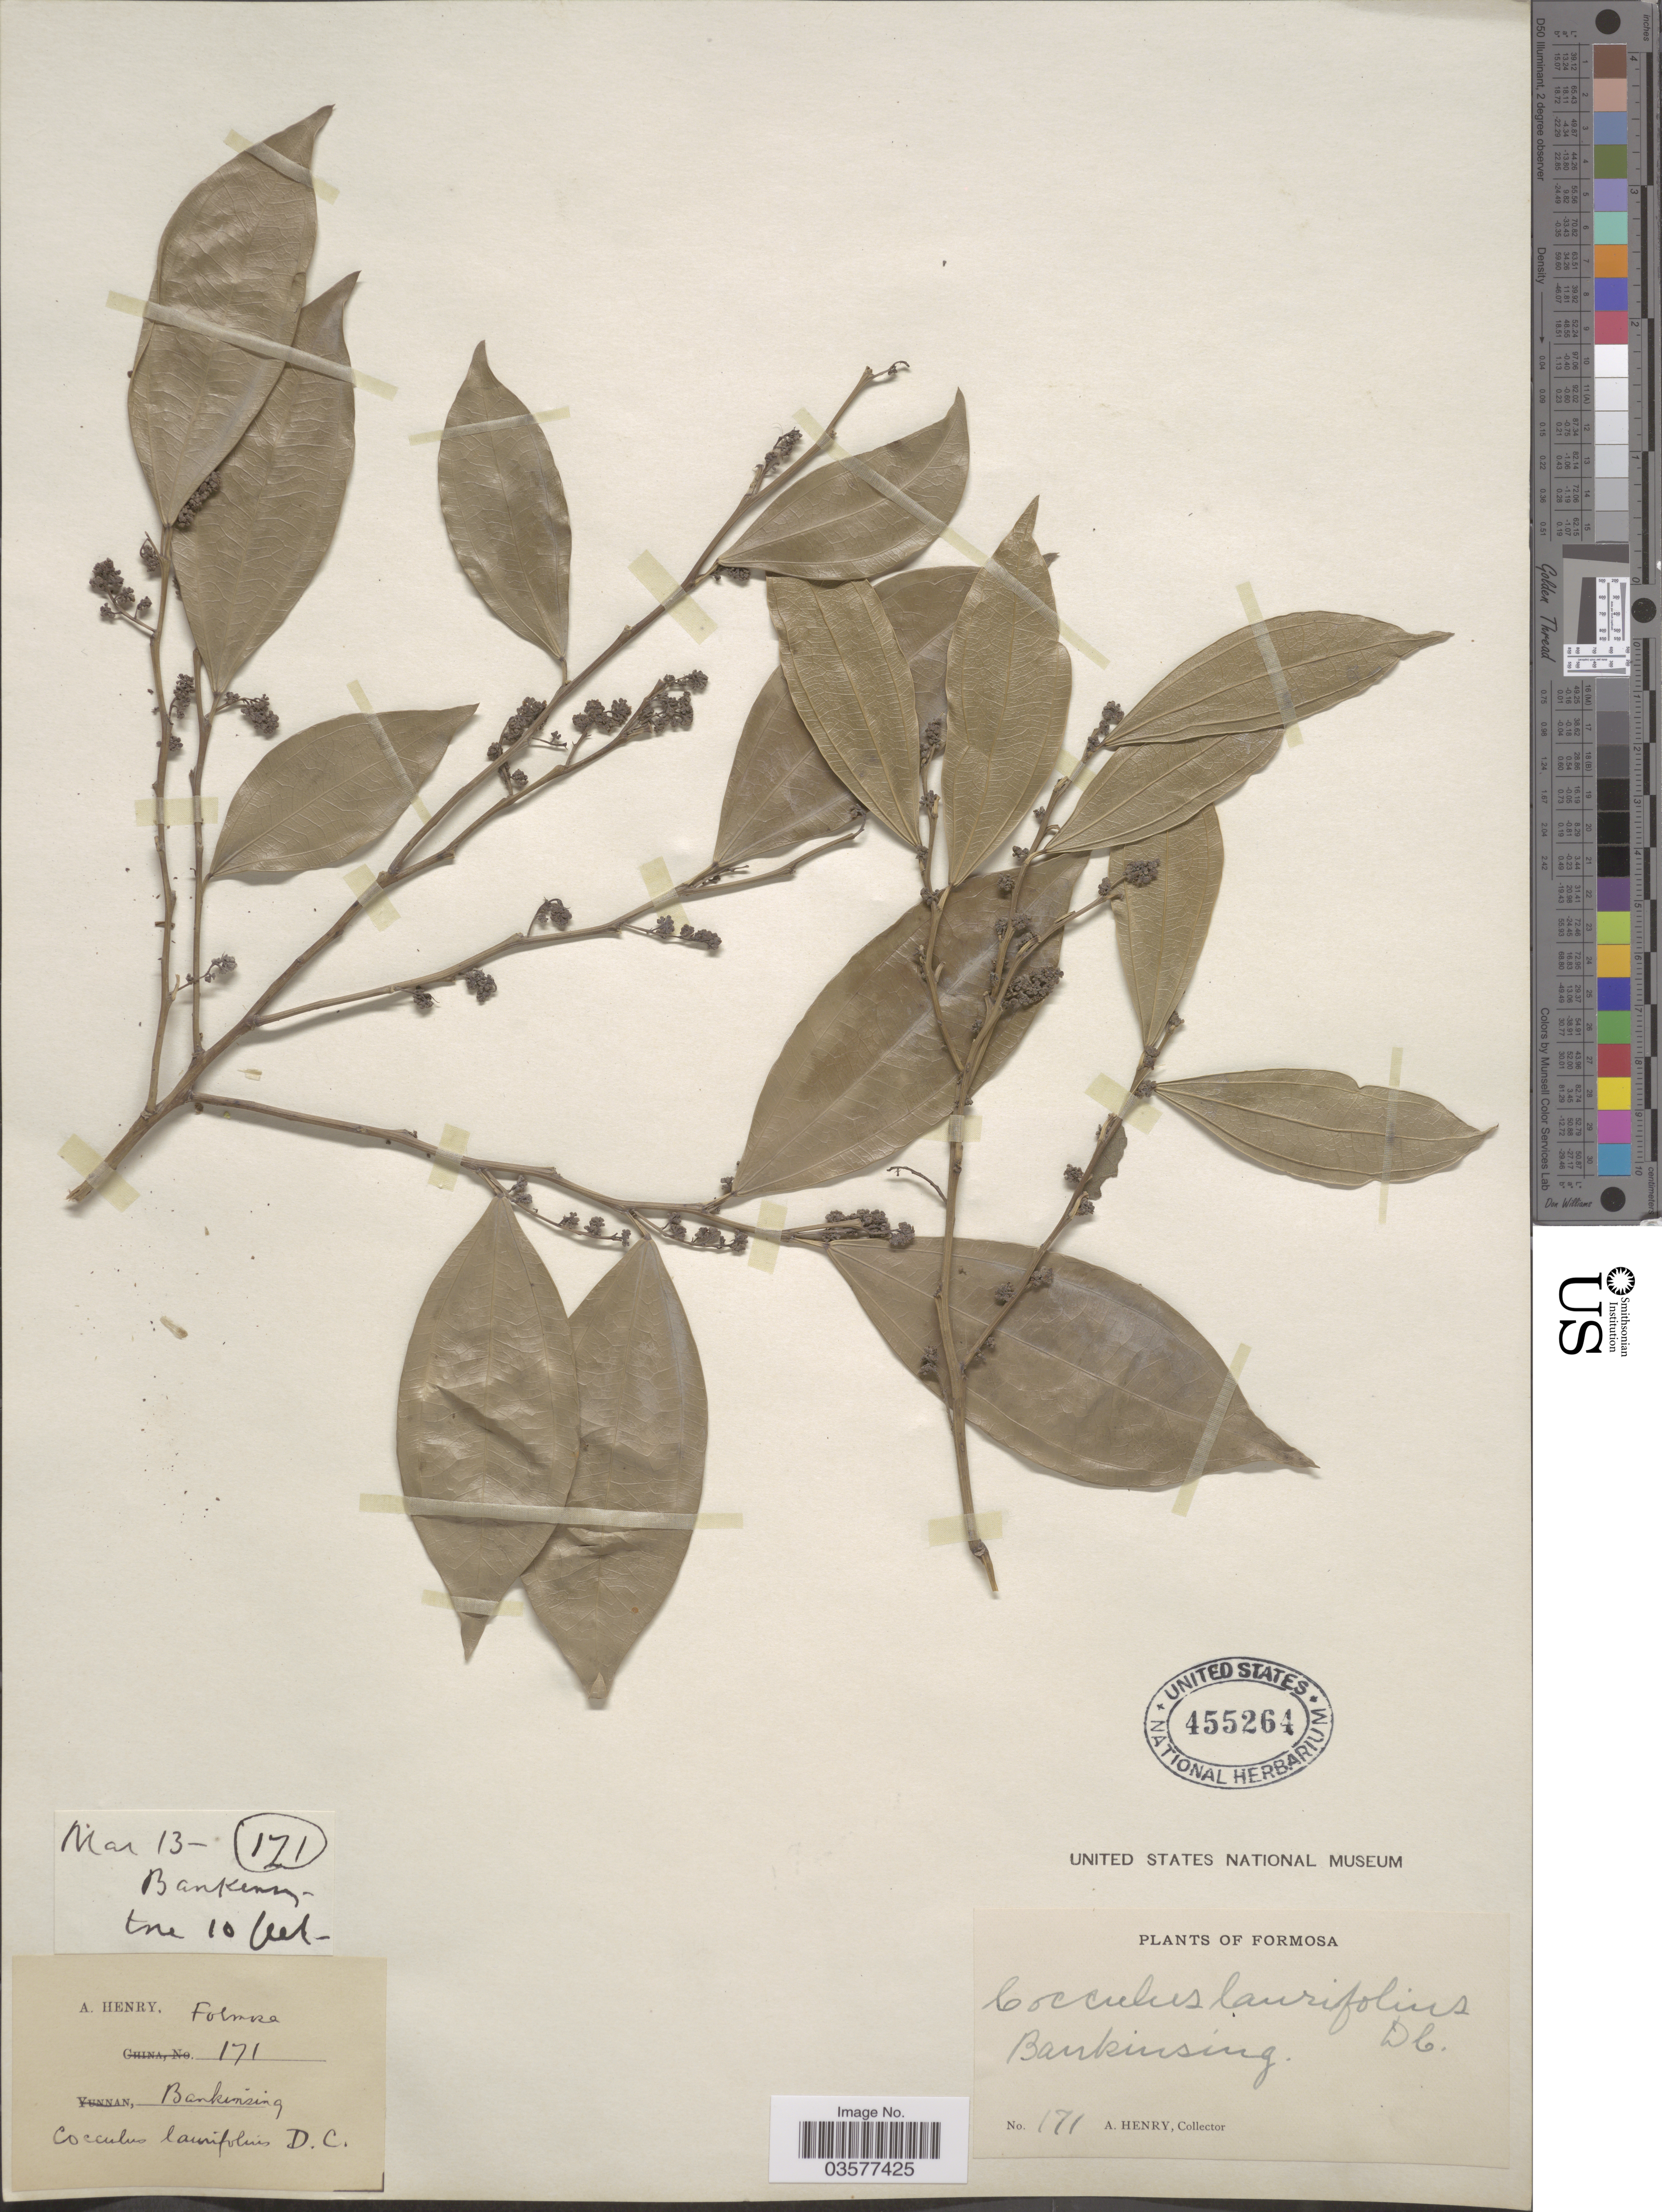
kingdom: Plantae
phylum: Tracheophyta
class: Magnoliopsida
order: Ranunculales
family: Menispermaceae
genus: Cocculus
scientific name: Cocculus laurifolius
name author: DC.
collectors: A. Henry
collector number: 171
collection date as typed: Transcribed d/m/y: /3/13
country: Taiwan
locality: Formosa. Bankinsing.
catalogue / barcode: US 455264